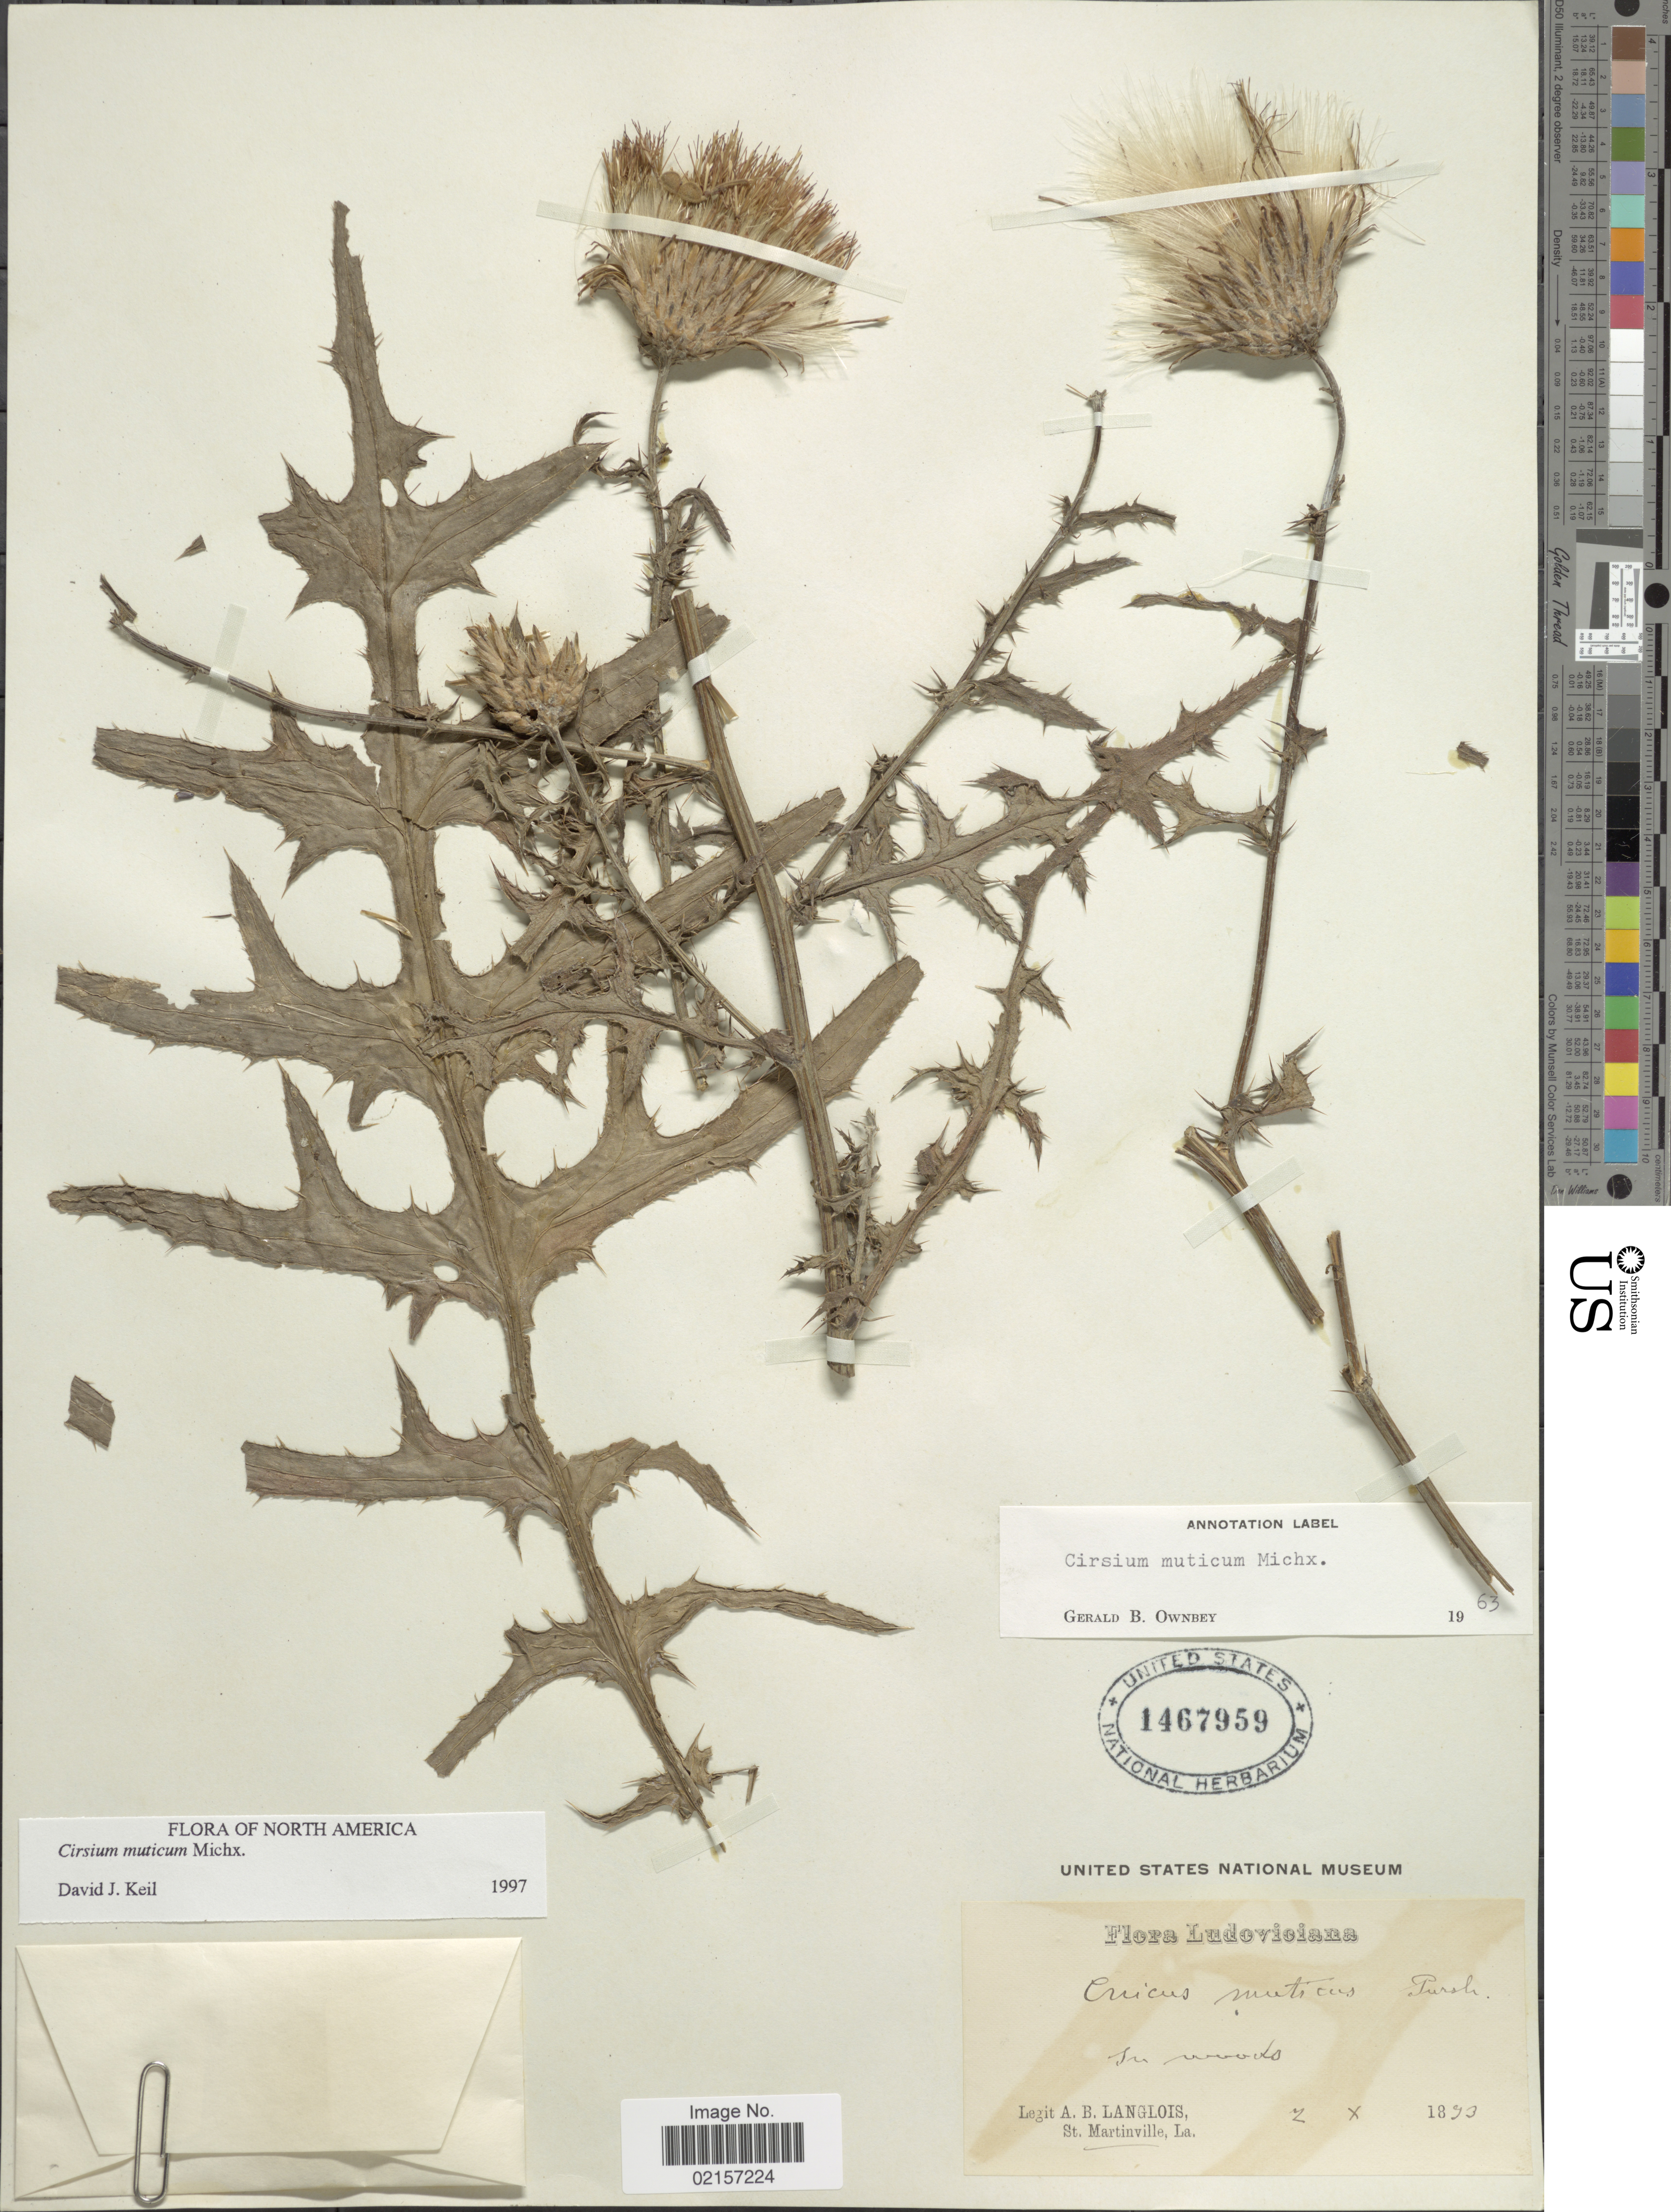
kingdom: Plantae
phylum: Tracheophyta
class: Magnoliopsida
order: Asterales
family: Asteraceae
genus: Cirsium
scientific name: Cirsium muticum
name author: Michx.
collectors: A. Langlois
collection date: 1893-10-02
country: United States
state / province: Louisiana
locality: In woods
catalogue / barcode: US 1467959